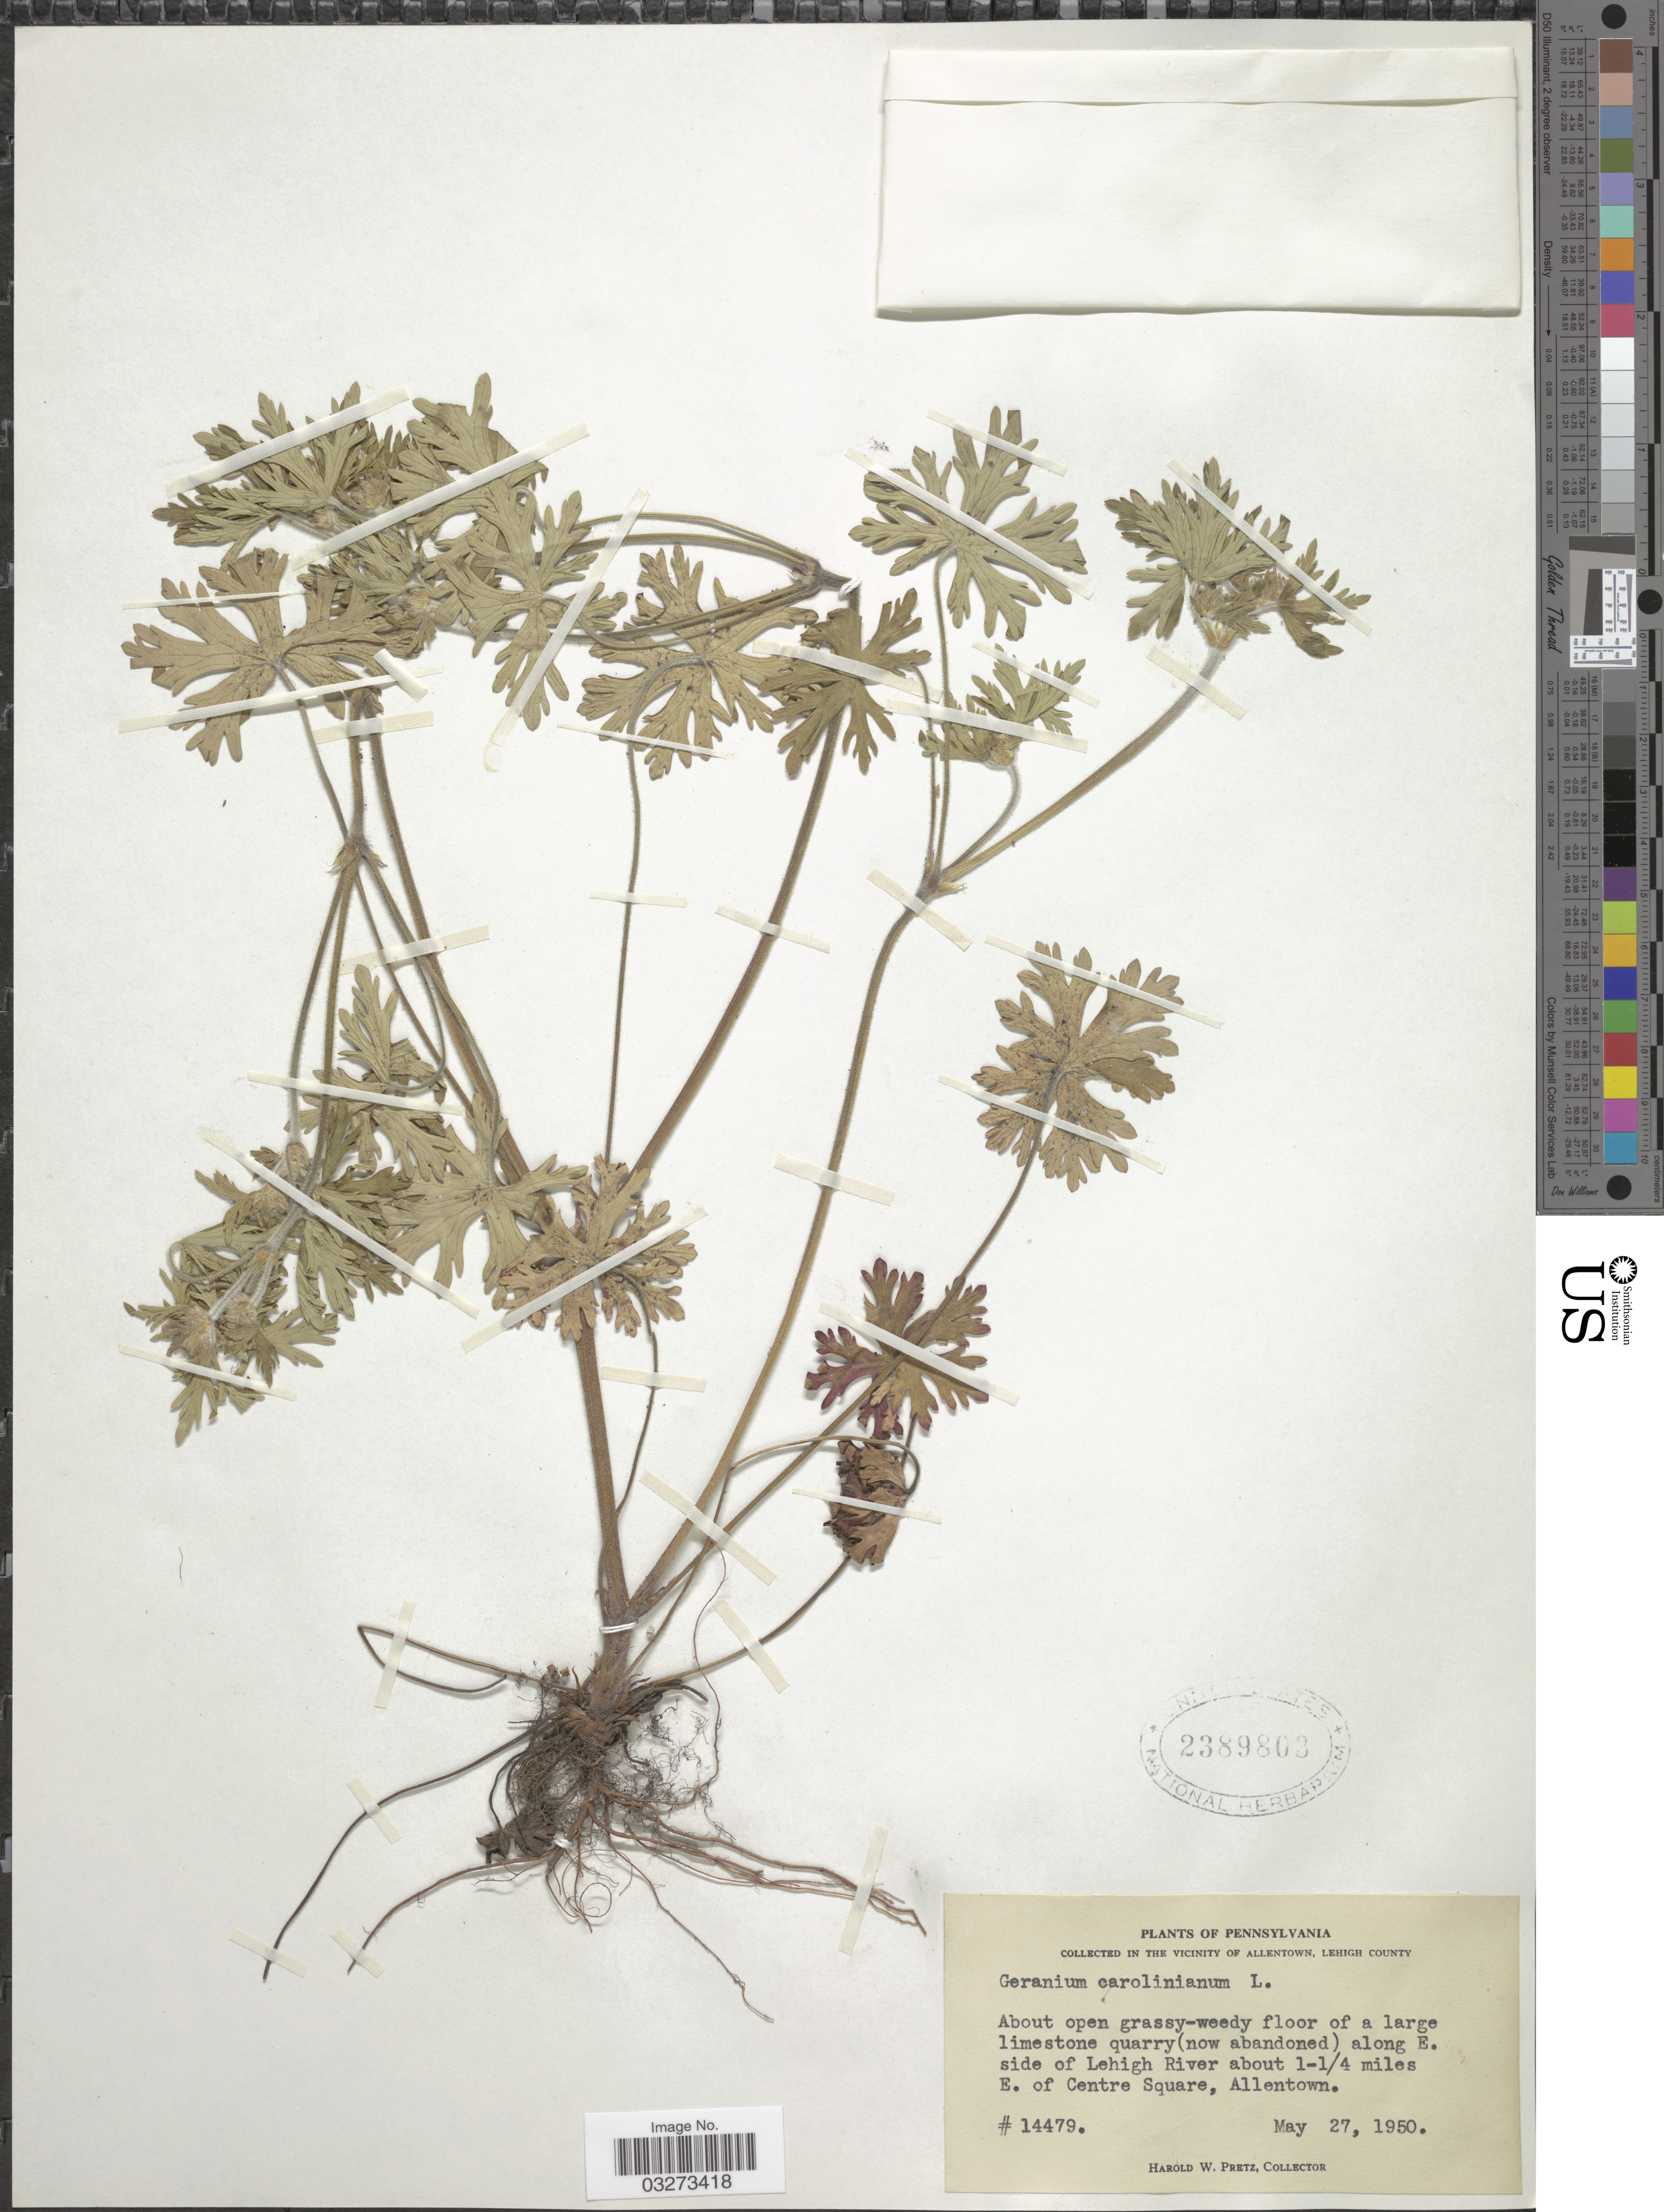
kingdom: Plantae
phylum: Tracheophyta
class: Magnoliopsida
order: Geraniales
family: Geraniaceae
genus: Geranium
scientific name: Geranium carolinianum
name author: L.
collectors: H. W. Pretz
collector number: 14479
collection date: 1950-05-27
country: United States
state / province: Pennsylvania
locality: In the vicinity of Allentown, Lehigh County, along E. side of Lehigh River about 1-¼ miles E. of Centre Square, Allentown.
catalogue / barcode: US 2389803